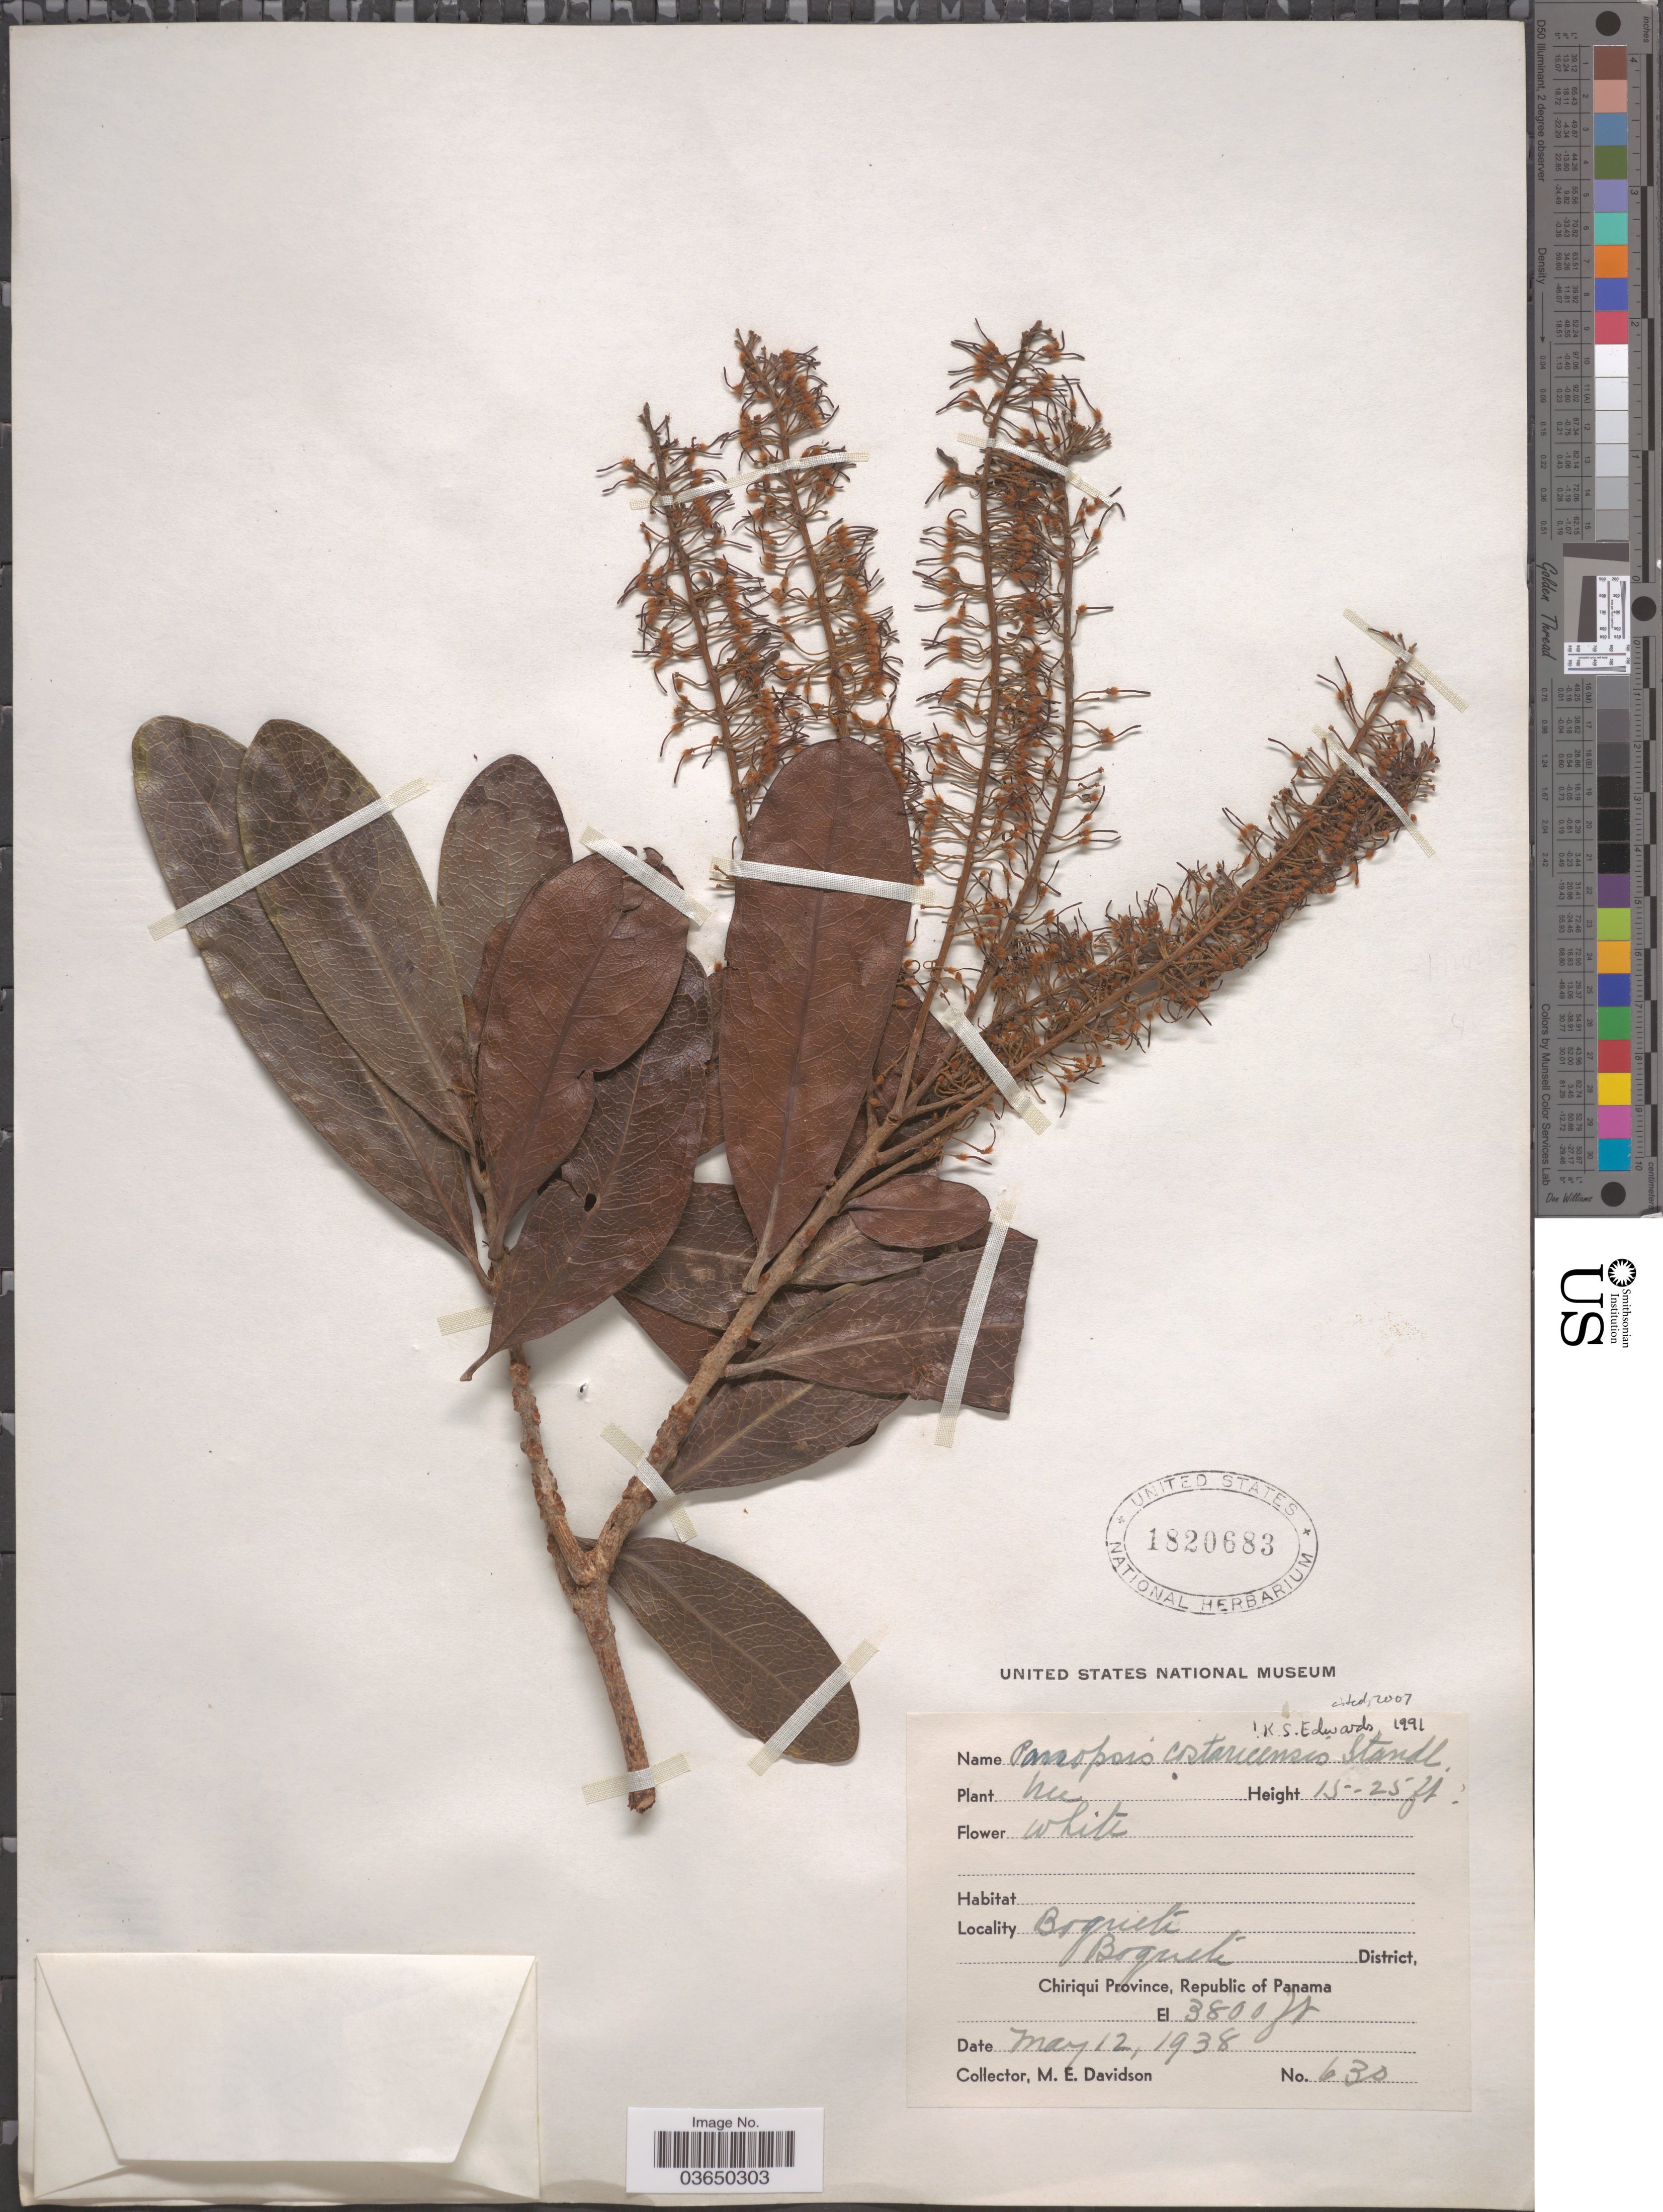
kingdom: Plantae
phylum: Tracheophyta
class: Magnoliopsida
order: Proteales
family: Proteaceae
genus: Panopsis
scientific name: Panopsis costaricensis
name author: Standl.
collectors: M. E. Davidson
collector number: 630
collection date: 1938-05-12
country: Panama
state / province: Chiriqui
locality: Boquete. Boquete District, Republic of Panama.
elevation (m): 1158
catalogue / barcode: US 1820683